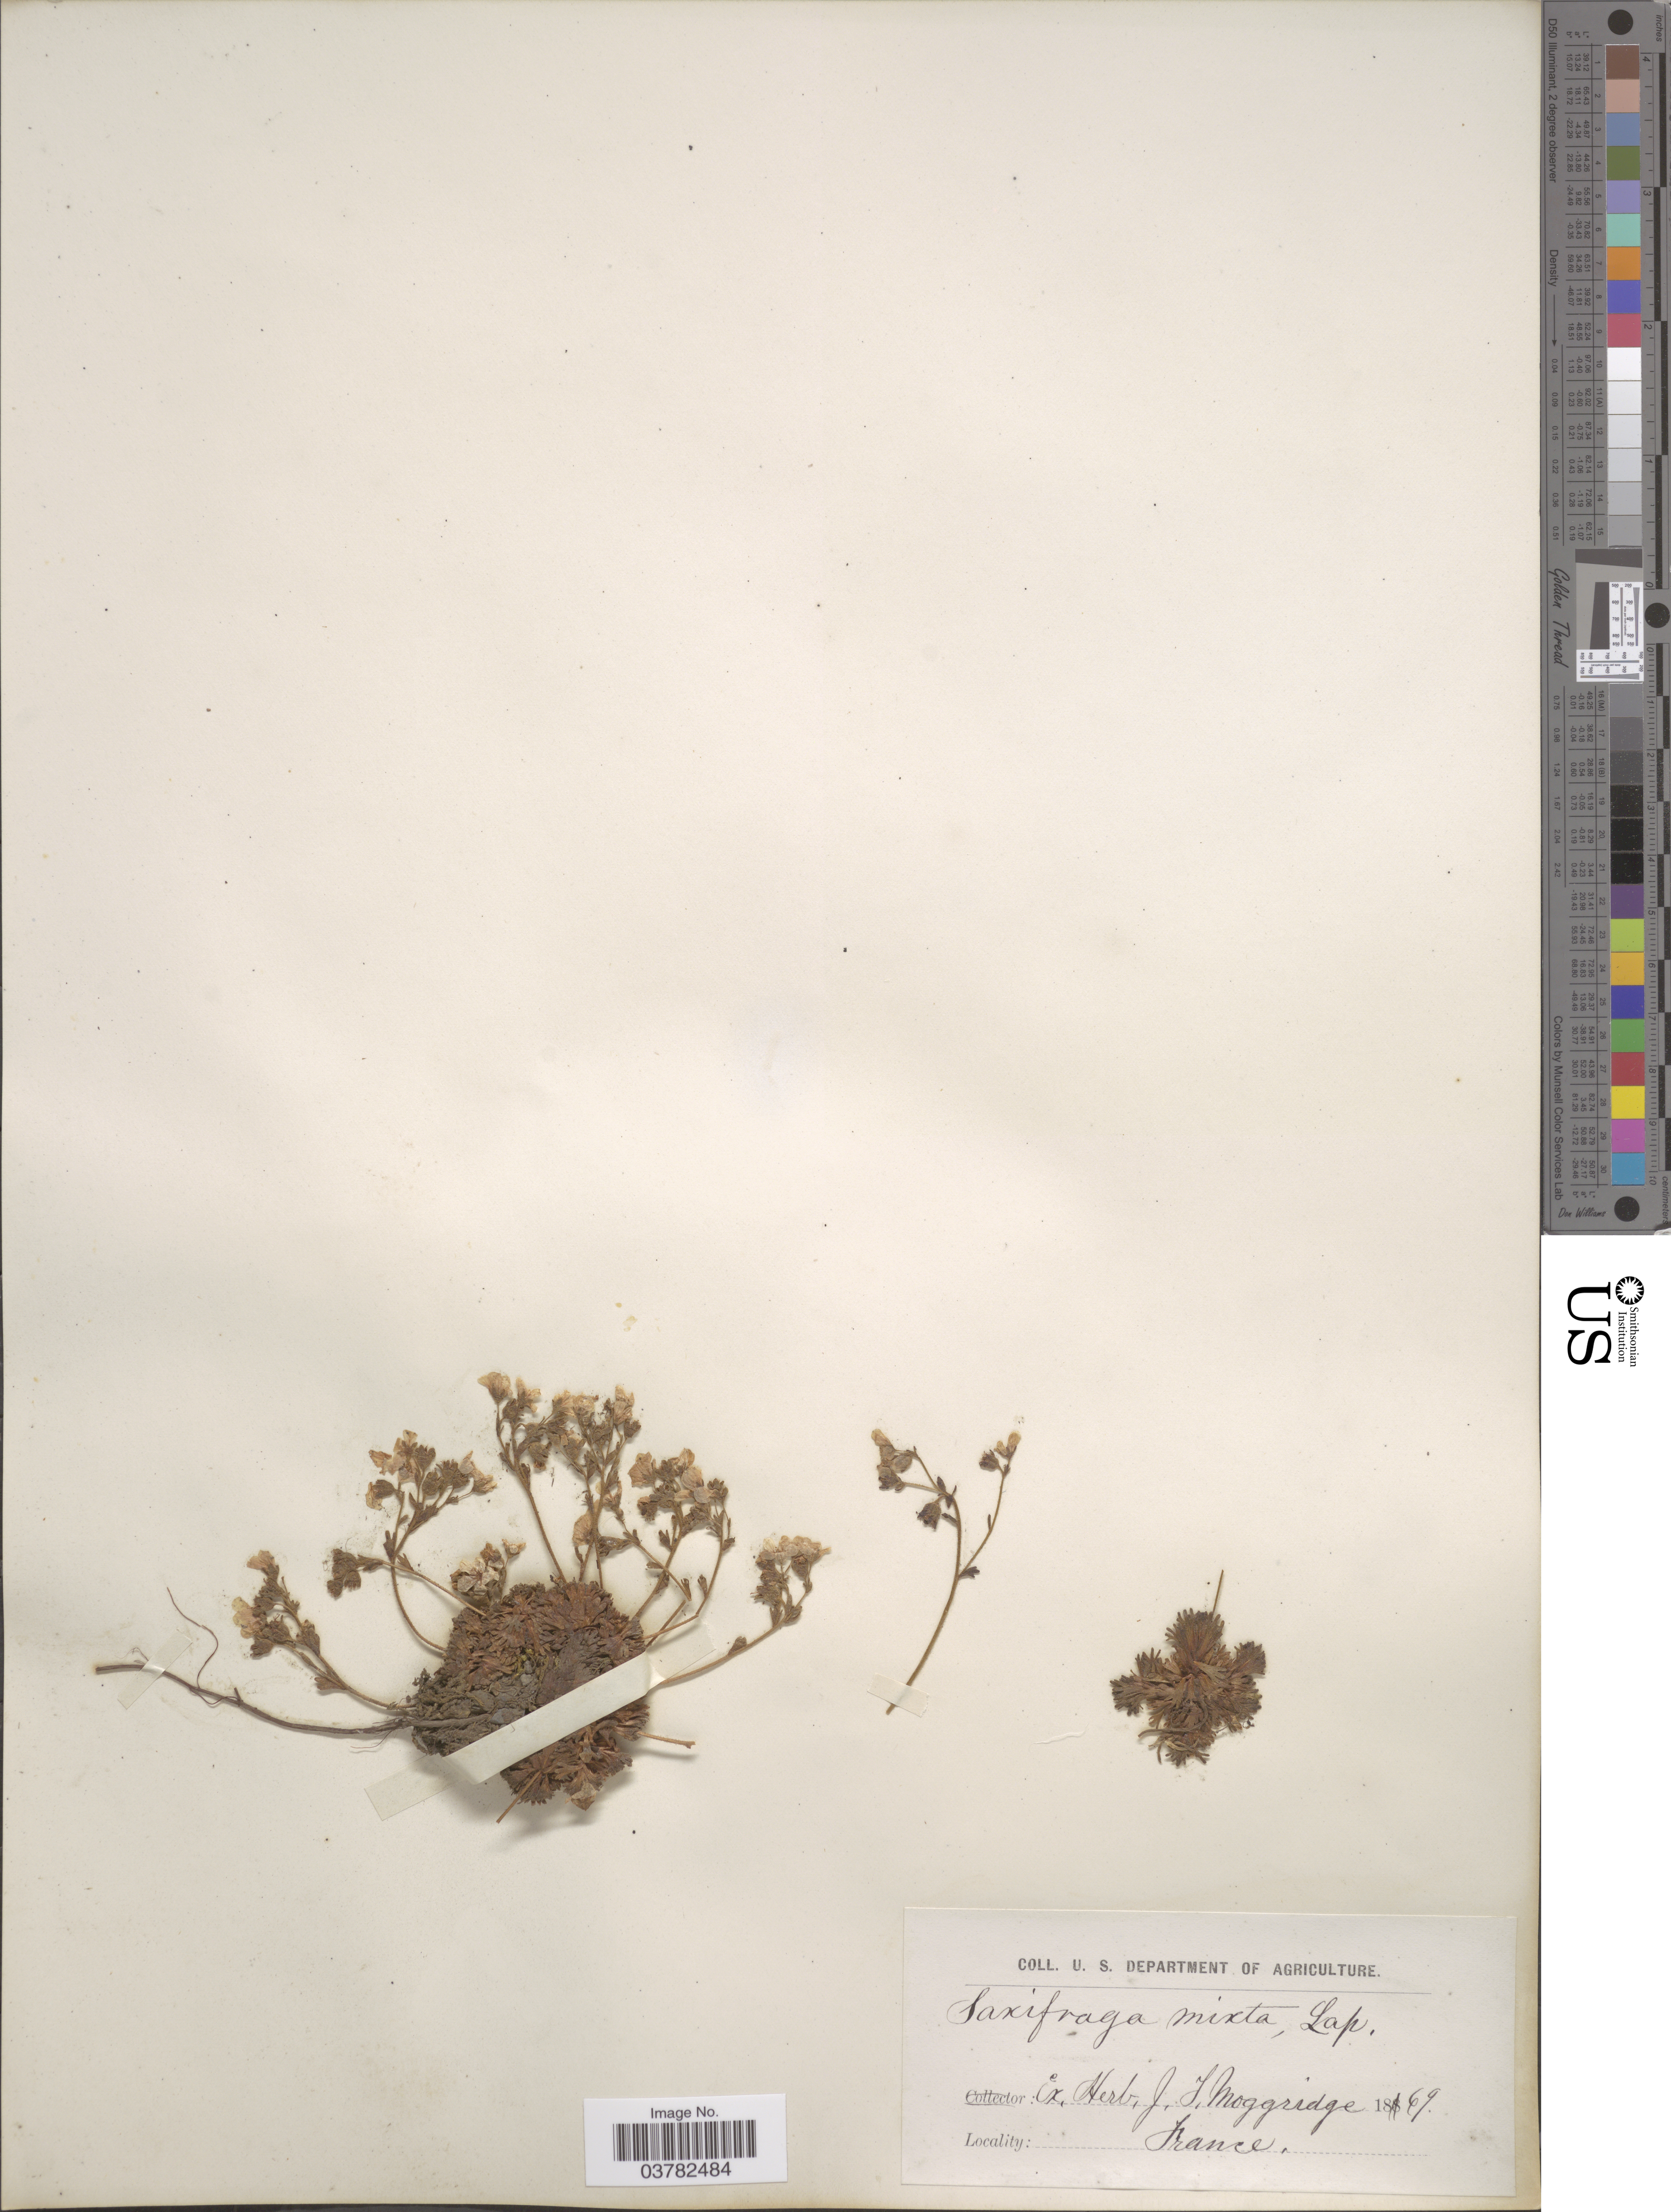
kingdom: Plantae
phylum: Tracheophyta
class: Magnoliopsida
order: Saxifragales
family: Saxifragaceae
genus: Saxifraga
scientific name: Saxifraga mixta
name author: Lapeyr.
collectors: ex herb. J.T. Moggridge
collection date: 1869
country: France